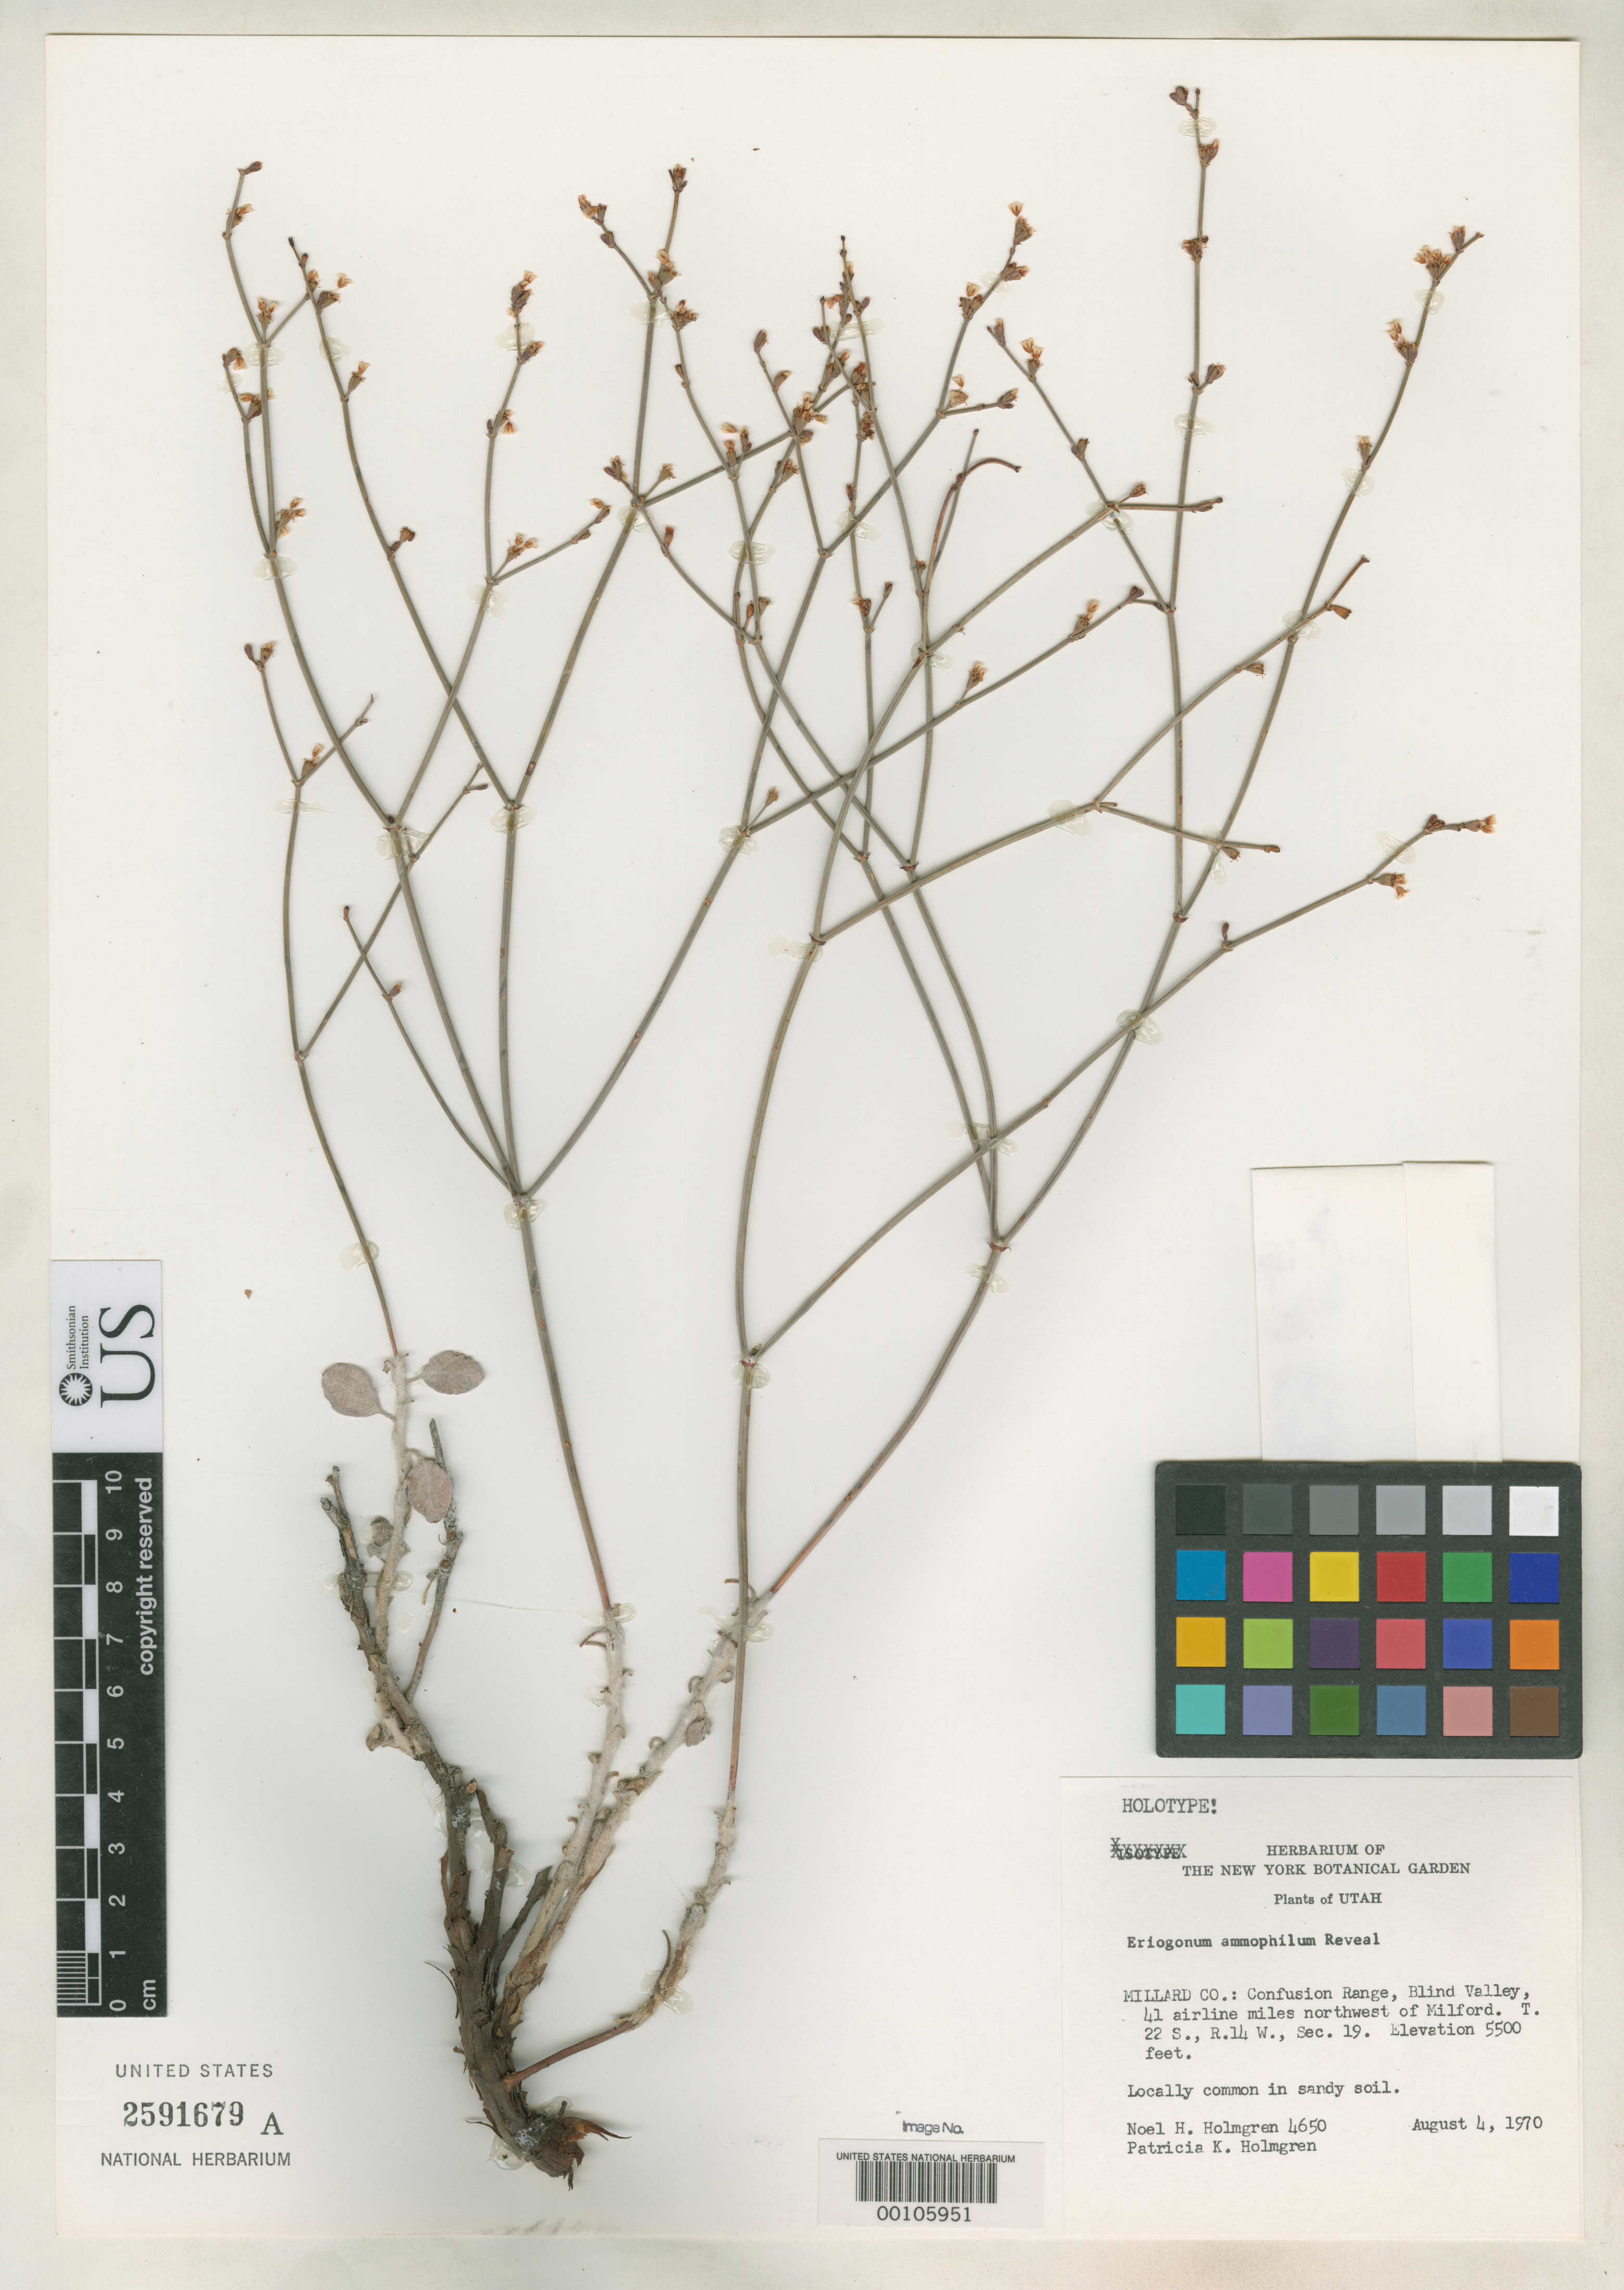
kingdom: Plantae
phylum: Tracheophyta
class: Magnoliopsida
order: Caryophyllales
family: Polygonaceae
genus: Eriogonum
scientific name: Eriogonum ammophilum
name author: Reveal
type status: Holotype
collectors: N. H. Holmgren & P. K. Holmgren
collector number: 4650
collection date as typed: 04 Aug 1970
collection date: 1970-08-04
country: United States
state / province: Utah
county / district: Millard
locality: Confusion Range, Bland valley, 41 air mi. NW of Milford; alt. 5500 ft.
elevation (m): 1676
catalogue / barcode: US 2591679A